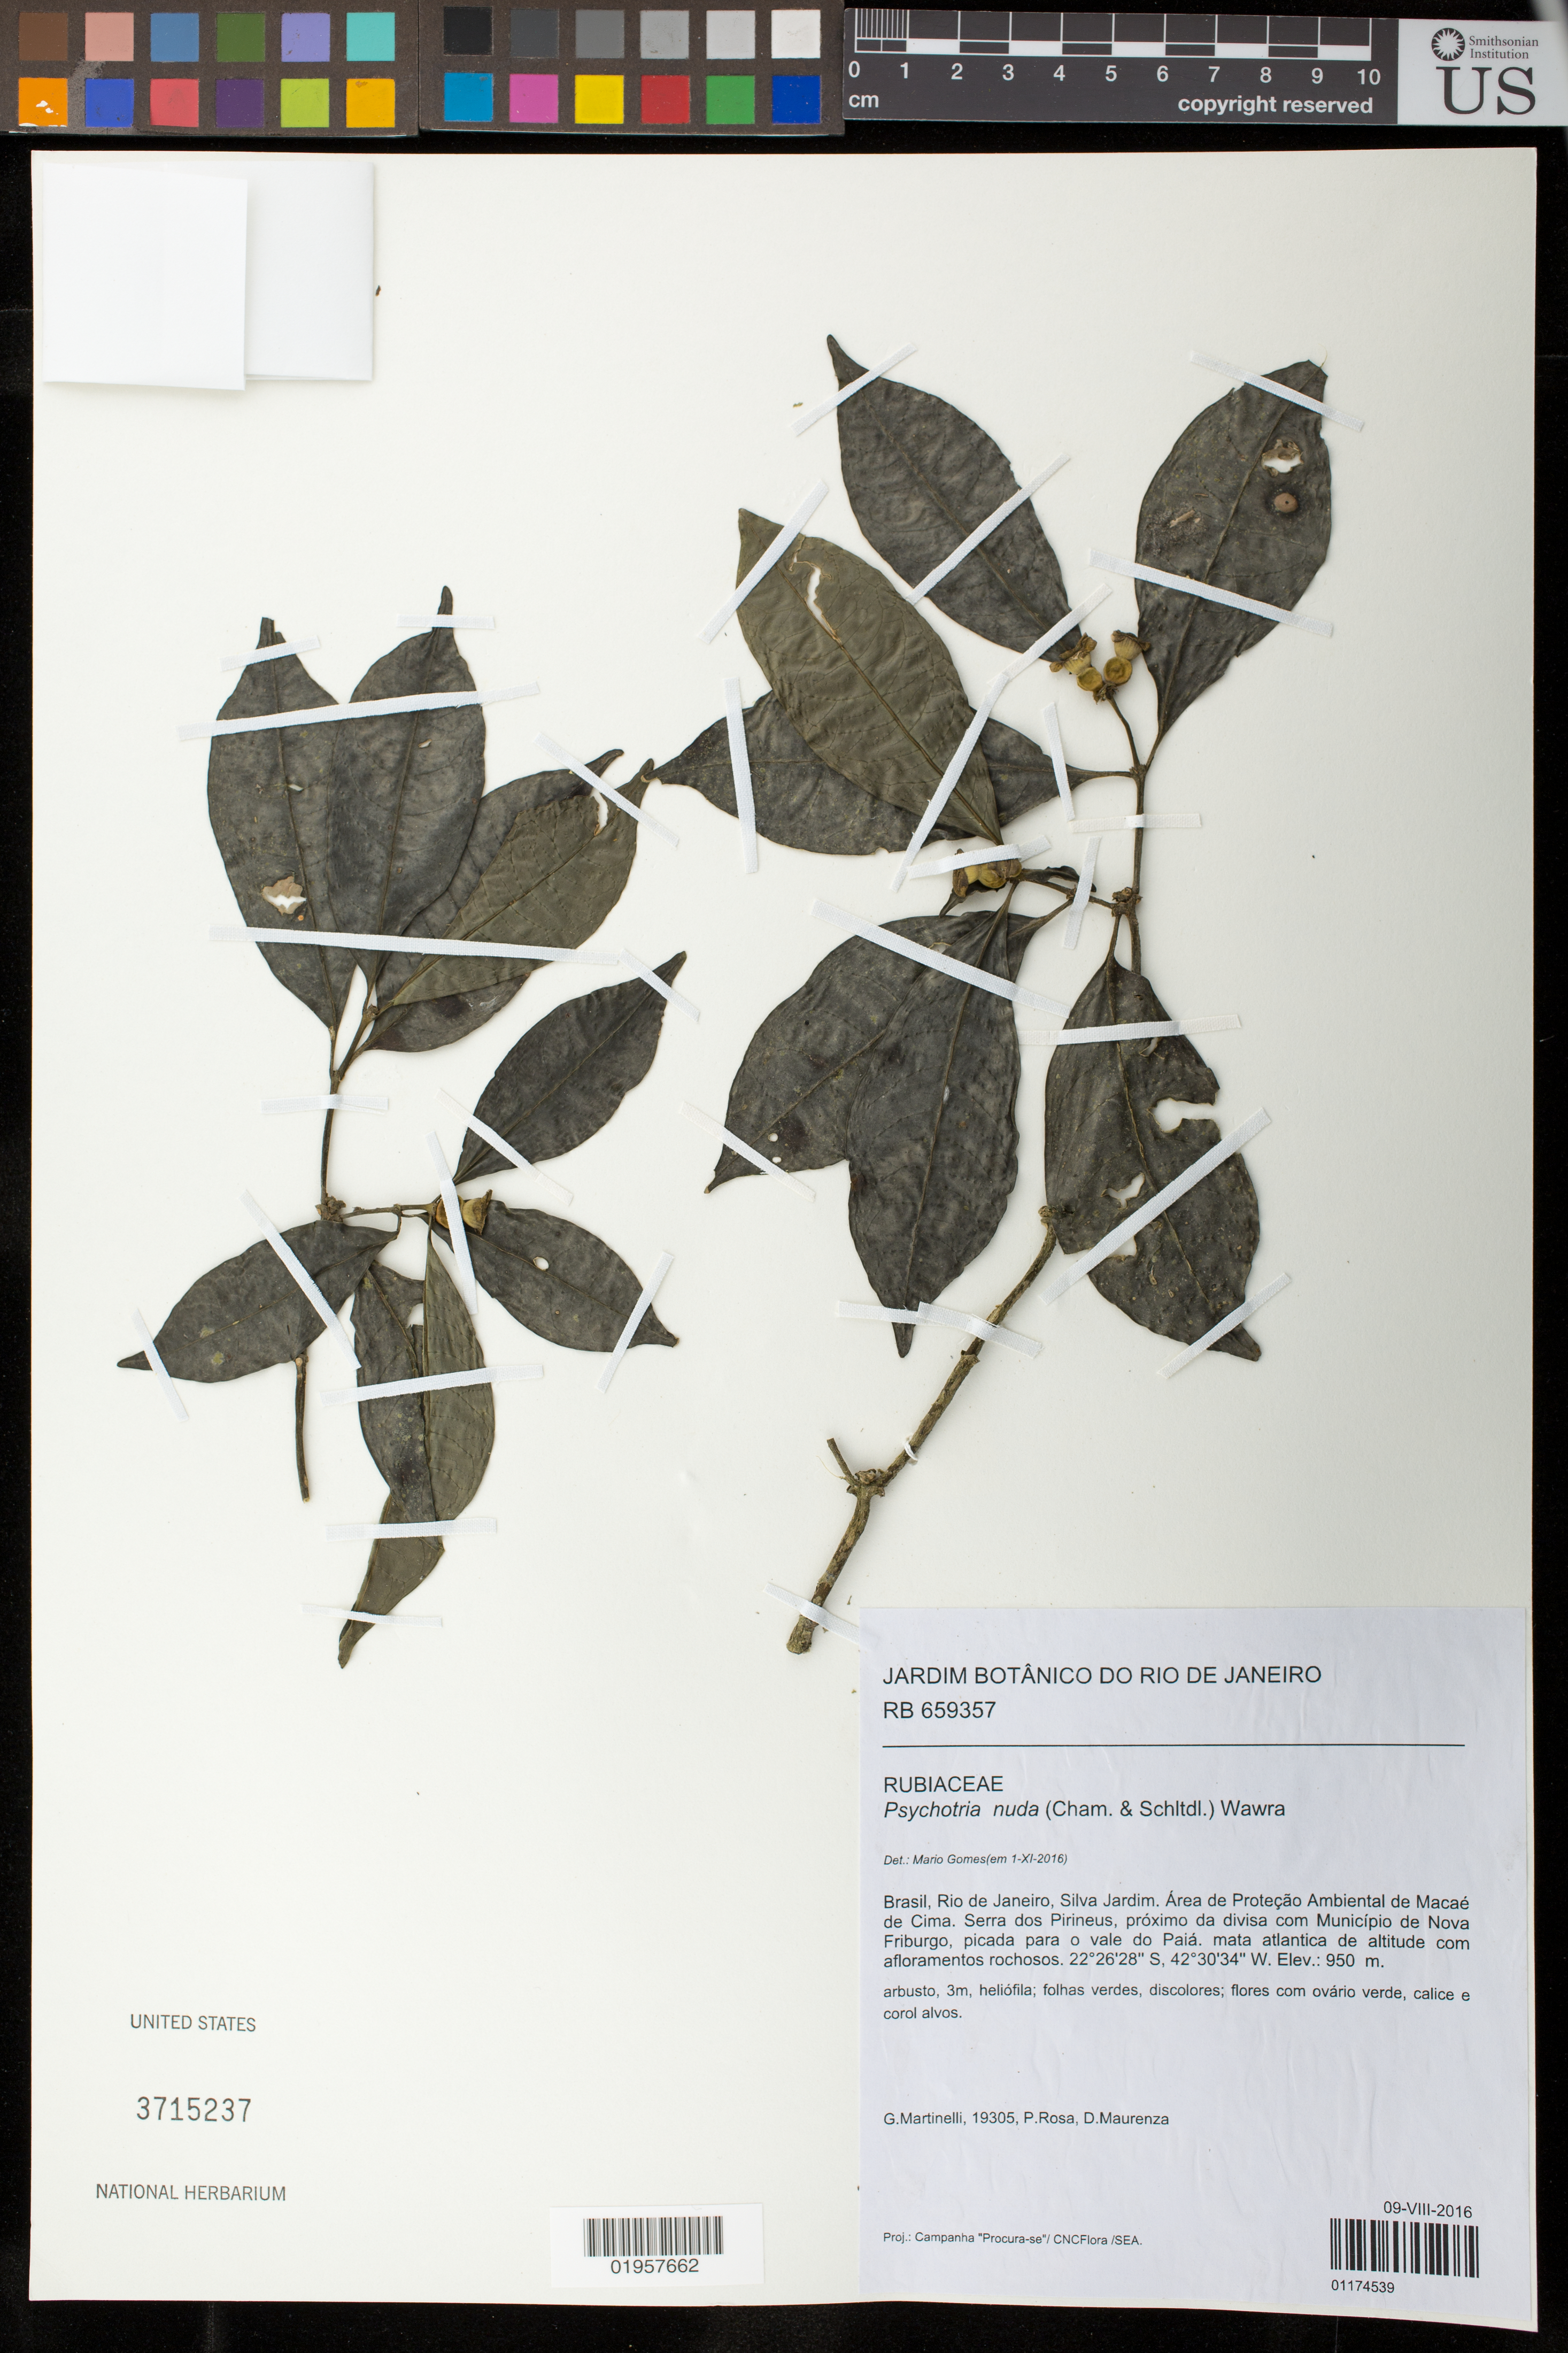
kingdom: Plantae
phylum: Tracheophyta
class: Magnoliopsida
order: Gentianales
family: Rubiaceae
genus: Psychotria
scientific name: Psychotria nuda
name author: Wawra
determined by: Gomes, M.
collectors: G. Martinelli, P. Rosa & D. Maurenza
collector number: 19305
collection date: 2016-08-09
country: Brazil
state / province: Rio de Janeiro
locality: Silva Jardim. Área de Proteção Ambiental de Macaé de Cima. Serra dos Pirineus, próximo da divisa com Município de Nova Fiburgo, picada para o vale do Paiá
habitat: Mata atlantica de altitude com afloramentos rochosos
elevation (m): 950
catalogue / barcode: US 3715237